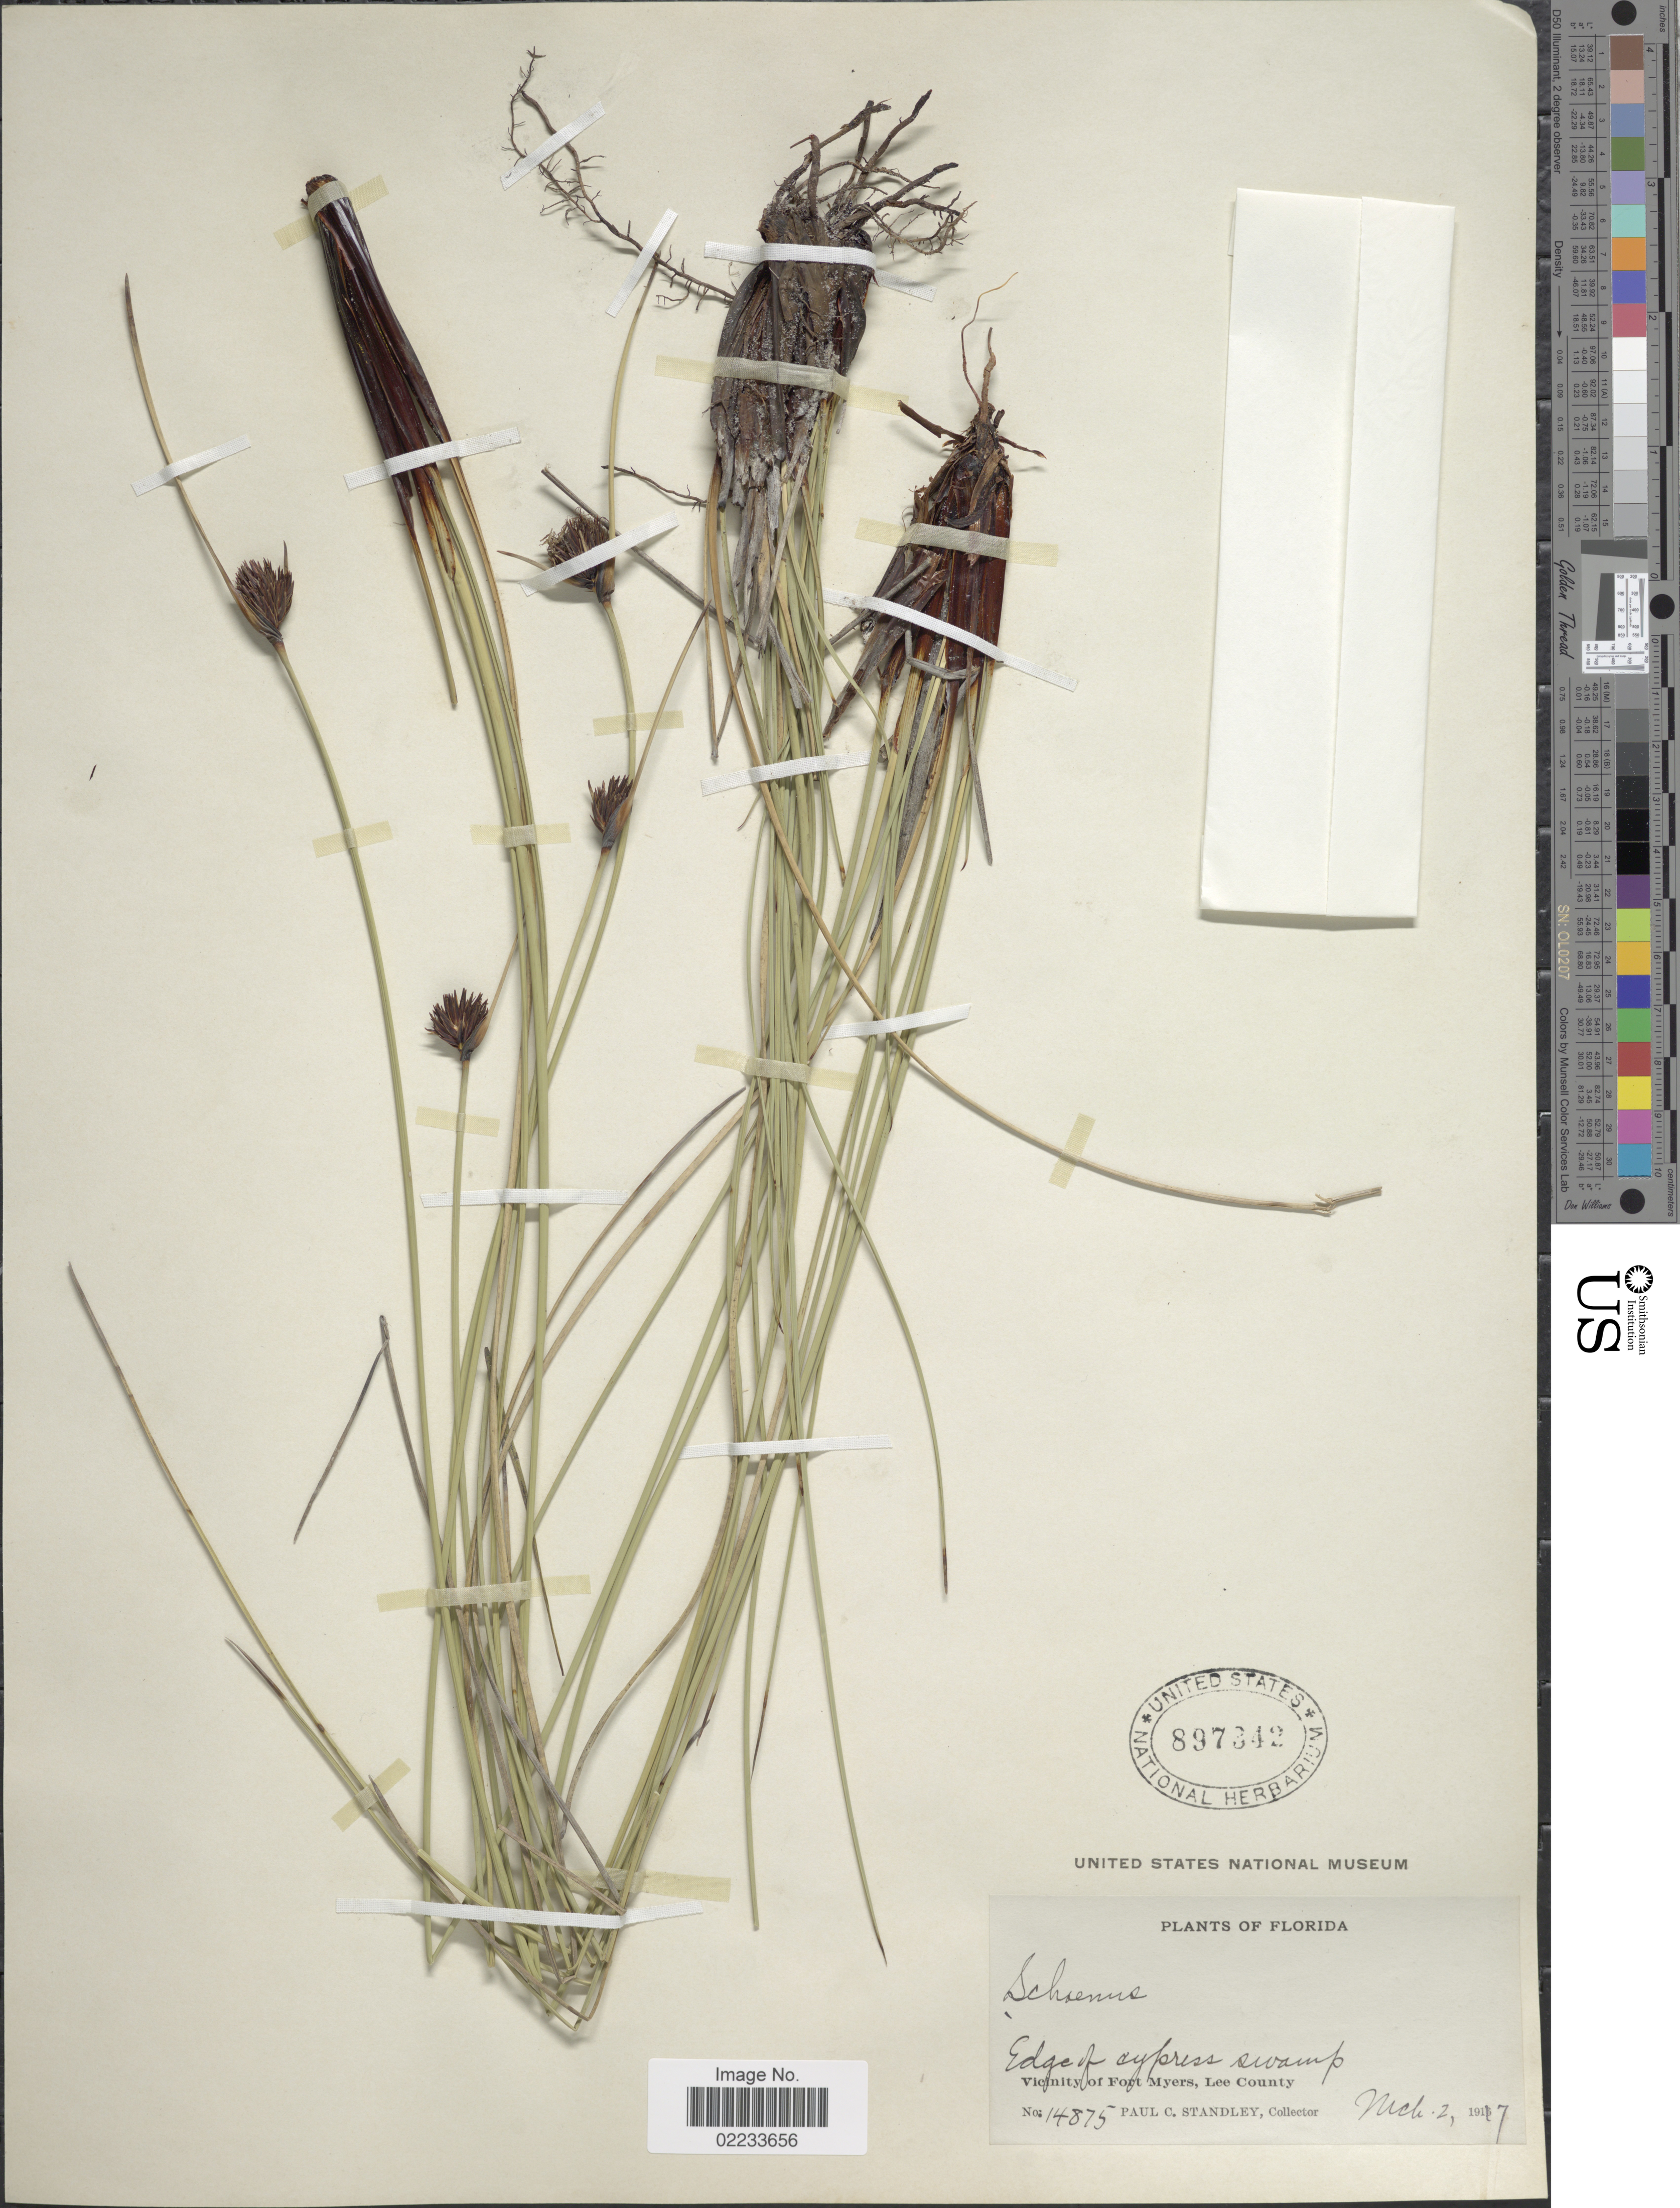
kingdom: Plantae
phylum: Tracheophyta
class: Liliopsida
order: Poales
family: Cyperaceae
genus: Schoenus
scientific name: Schoenus nigricans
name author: L.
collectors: P. C. Standley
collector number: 14875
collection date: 1917-03-02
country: United States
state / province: Florida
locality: Edge of cypress swamp, Vicinity of Fort Myers, Lee County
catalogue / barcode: US 897342